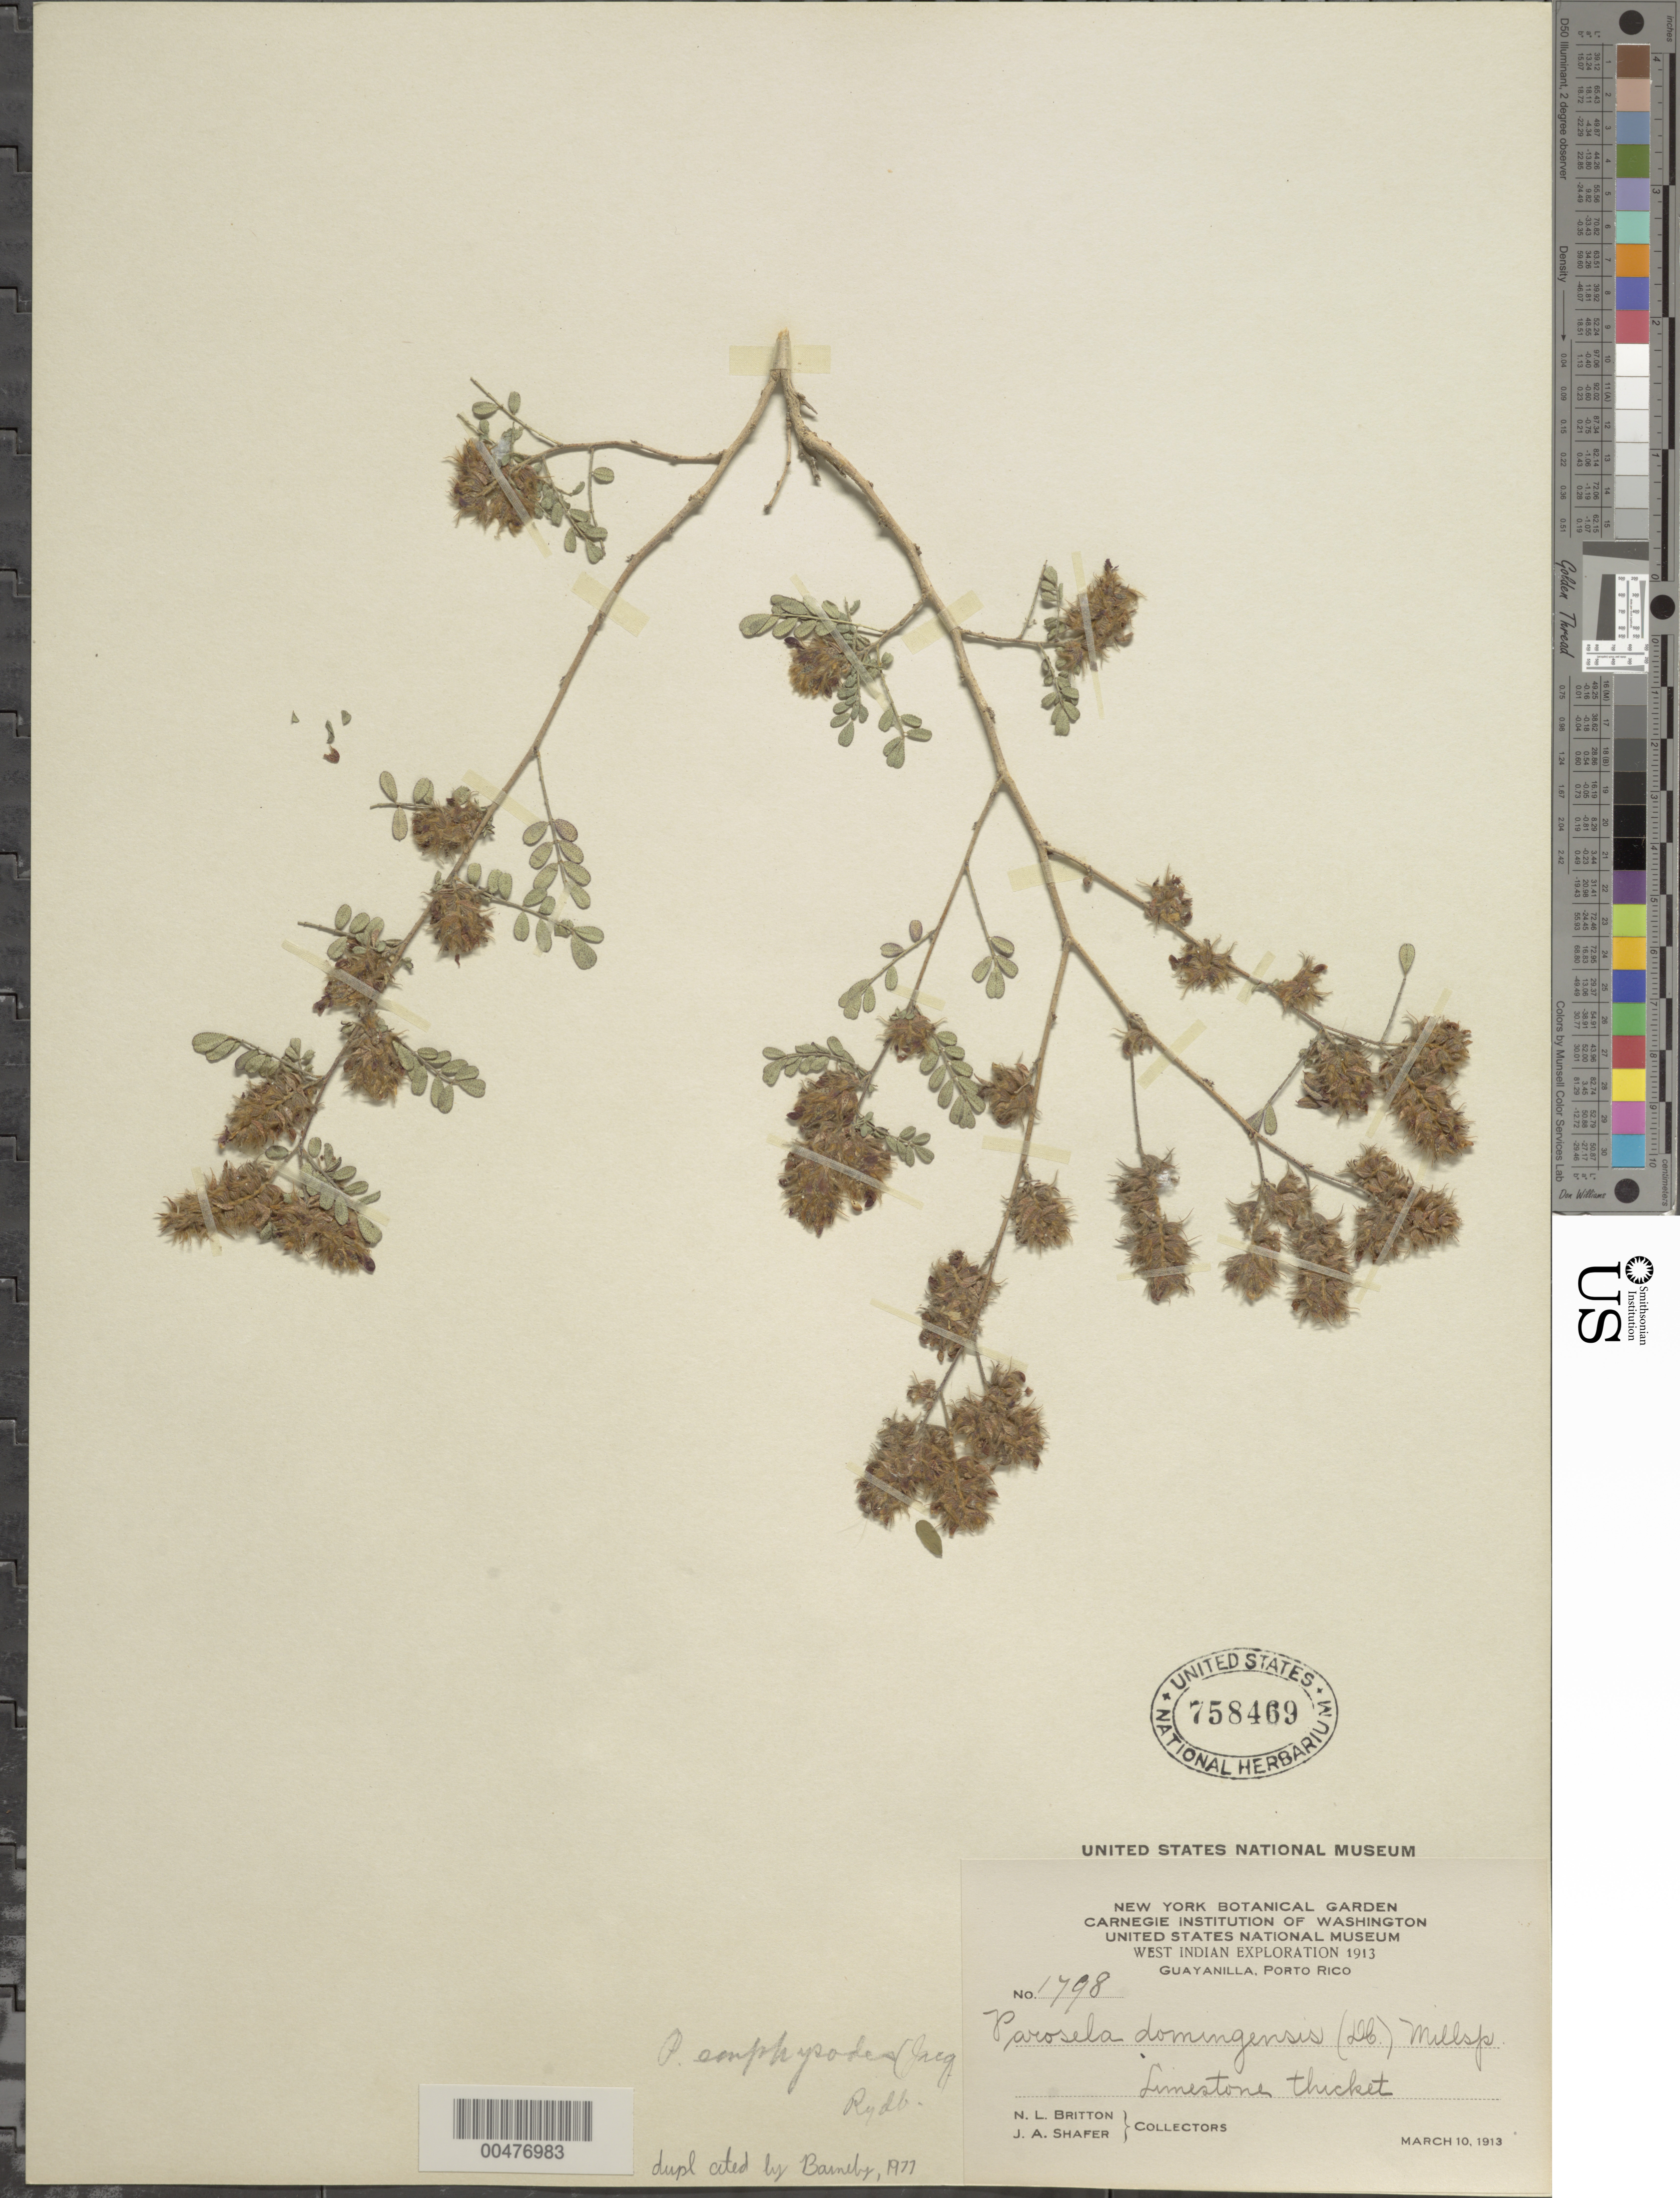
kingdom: Plantae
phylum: Tracheophyta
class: Magnoliopsida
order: Fabales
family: Fabaceae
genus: Dalea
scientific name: Dalea domingensis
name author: DC.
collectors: N. Britton & J. A. Shafer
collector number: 1798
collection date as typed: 10 Mar 1913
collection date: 1913-03-10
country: Puerto Rico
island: Greater Antilles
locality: Guayanilla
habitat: Limestone thickets.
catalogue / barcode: US 758469